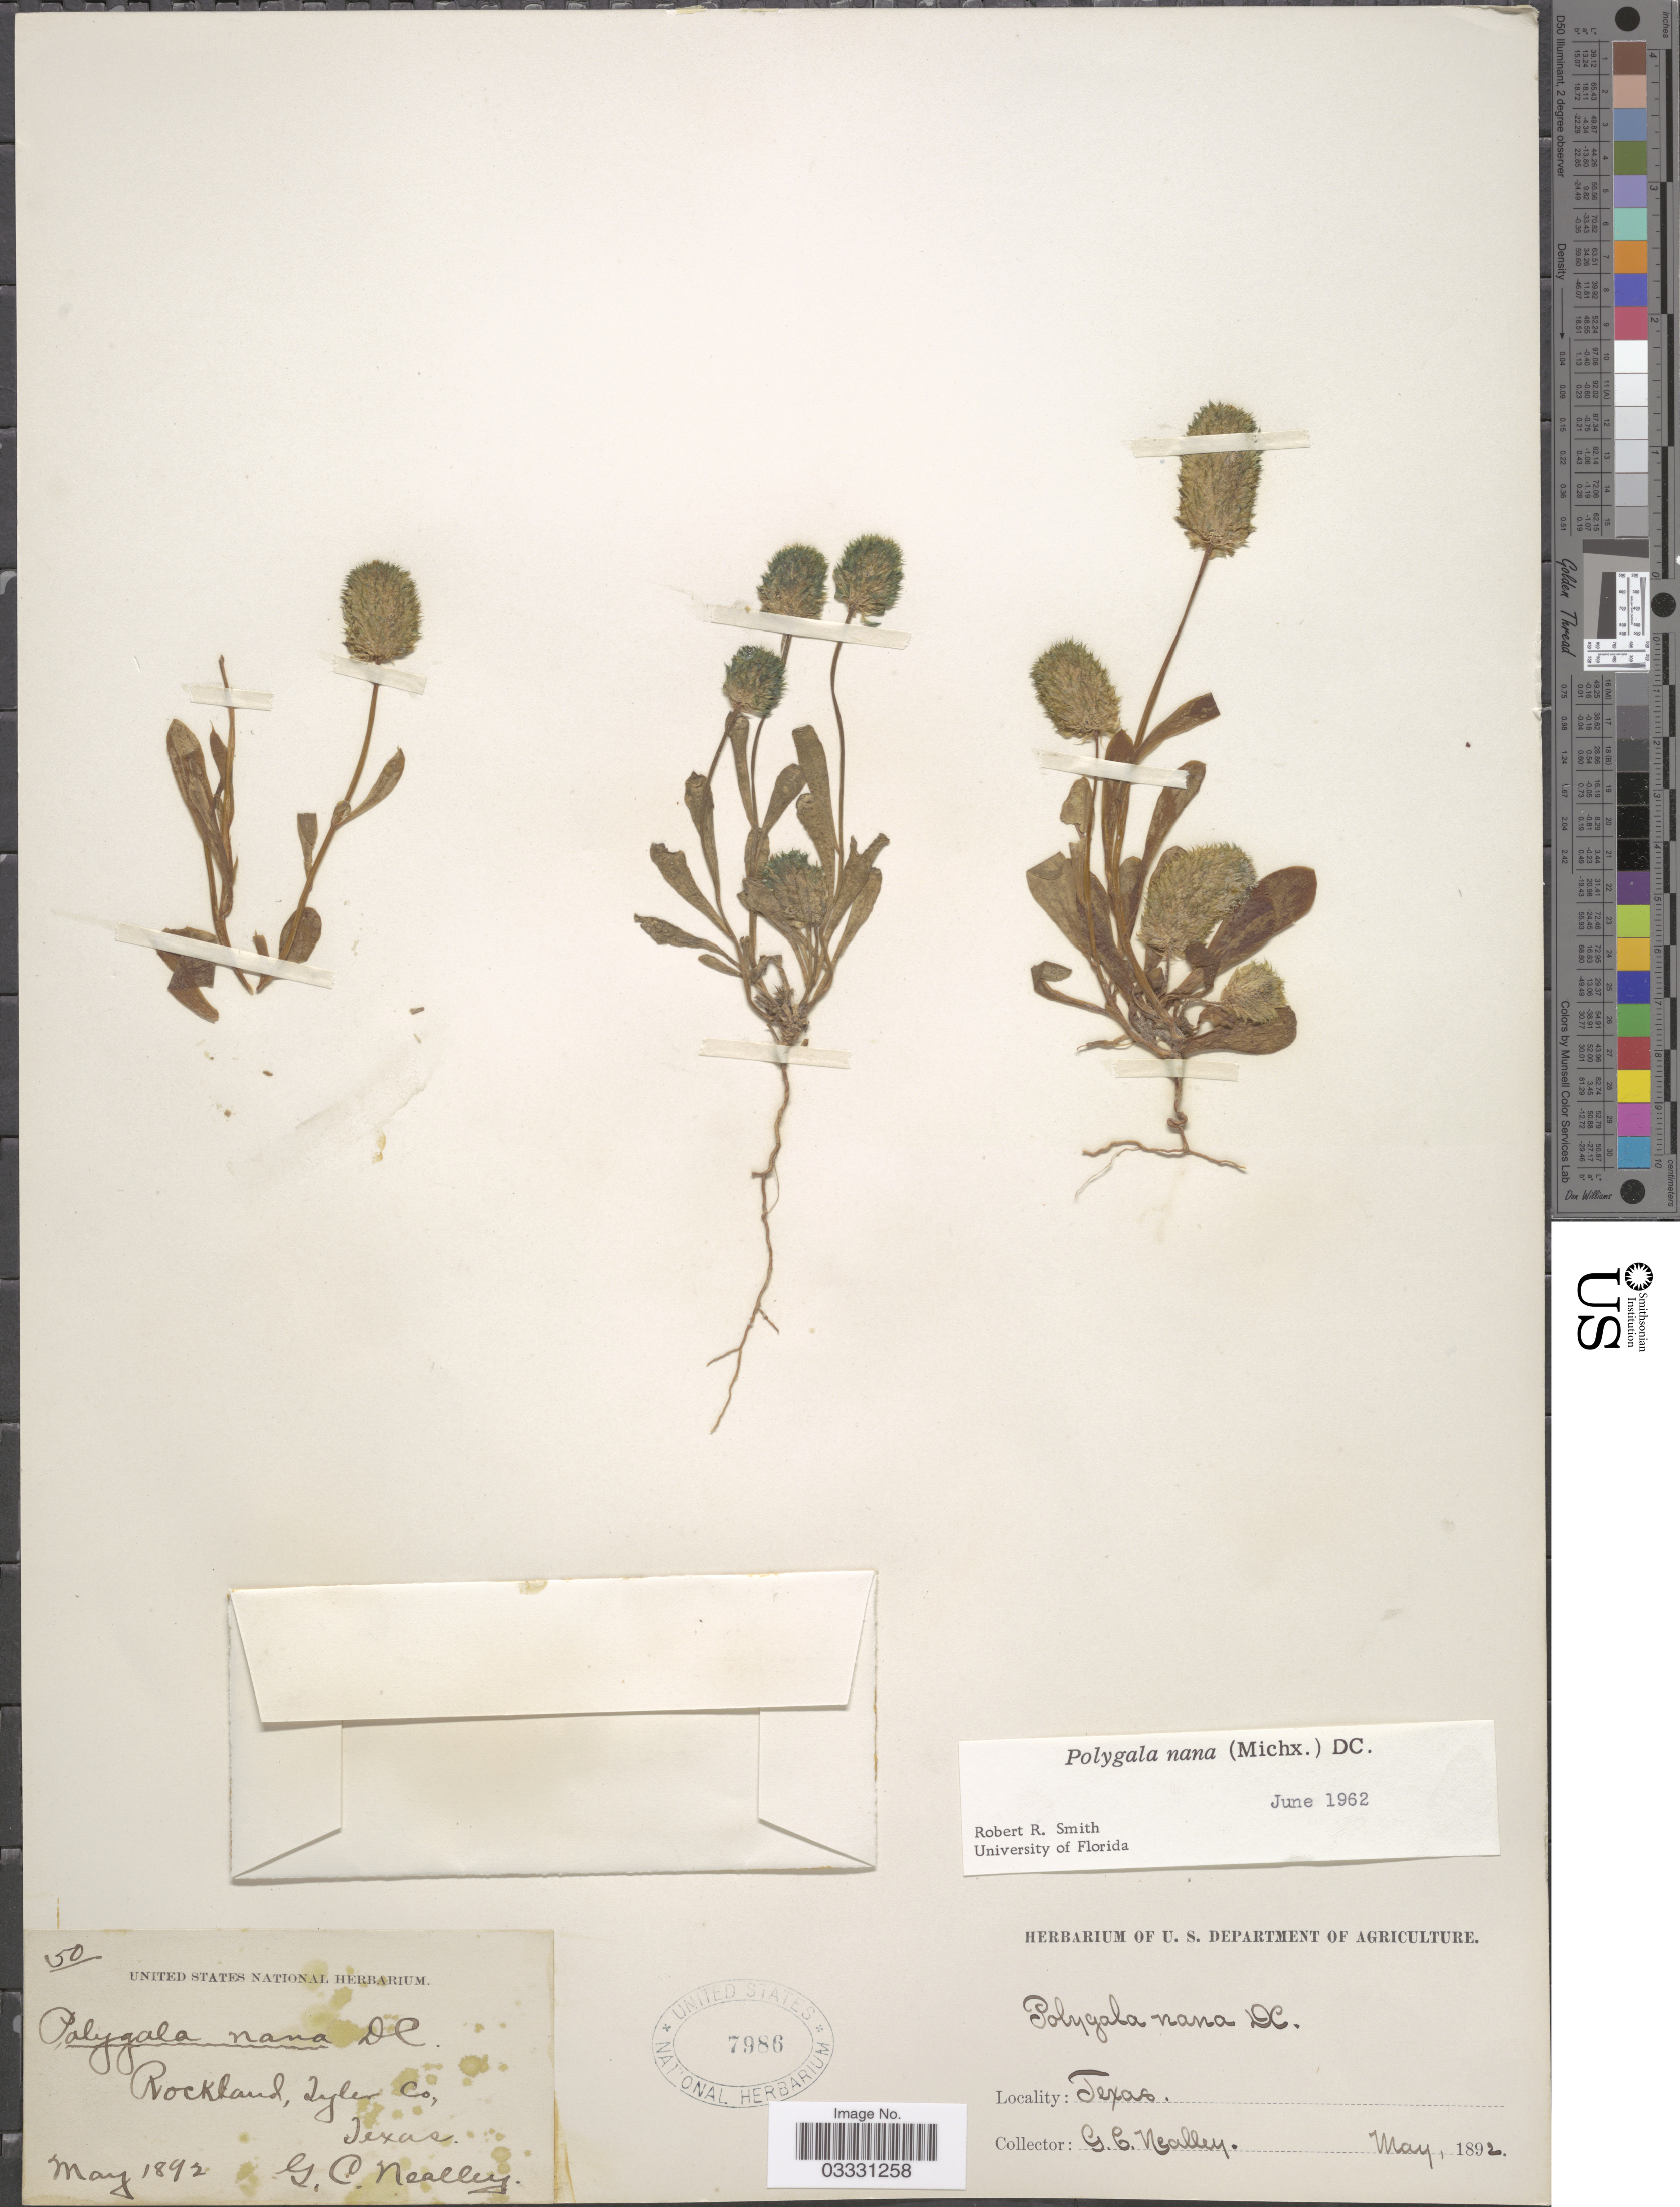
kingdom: Plantae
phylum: Tracheophyta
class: Magnoliopsida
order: Fabales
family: Polygalaceae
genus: Polygala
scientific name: Polygala nana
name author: (Michx.) DC.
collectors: G. C. Nealley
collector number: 50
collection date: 1892-05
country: United States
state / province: Texas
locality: Rockland, Tyler Co.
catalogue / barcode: US 7986